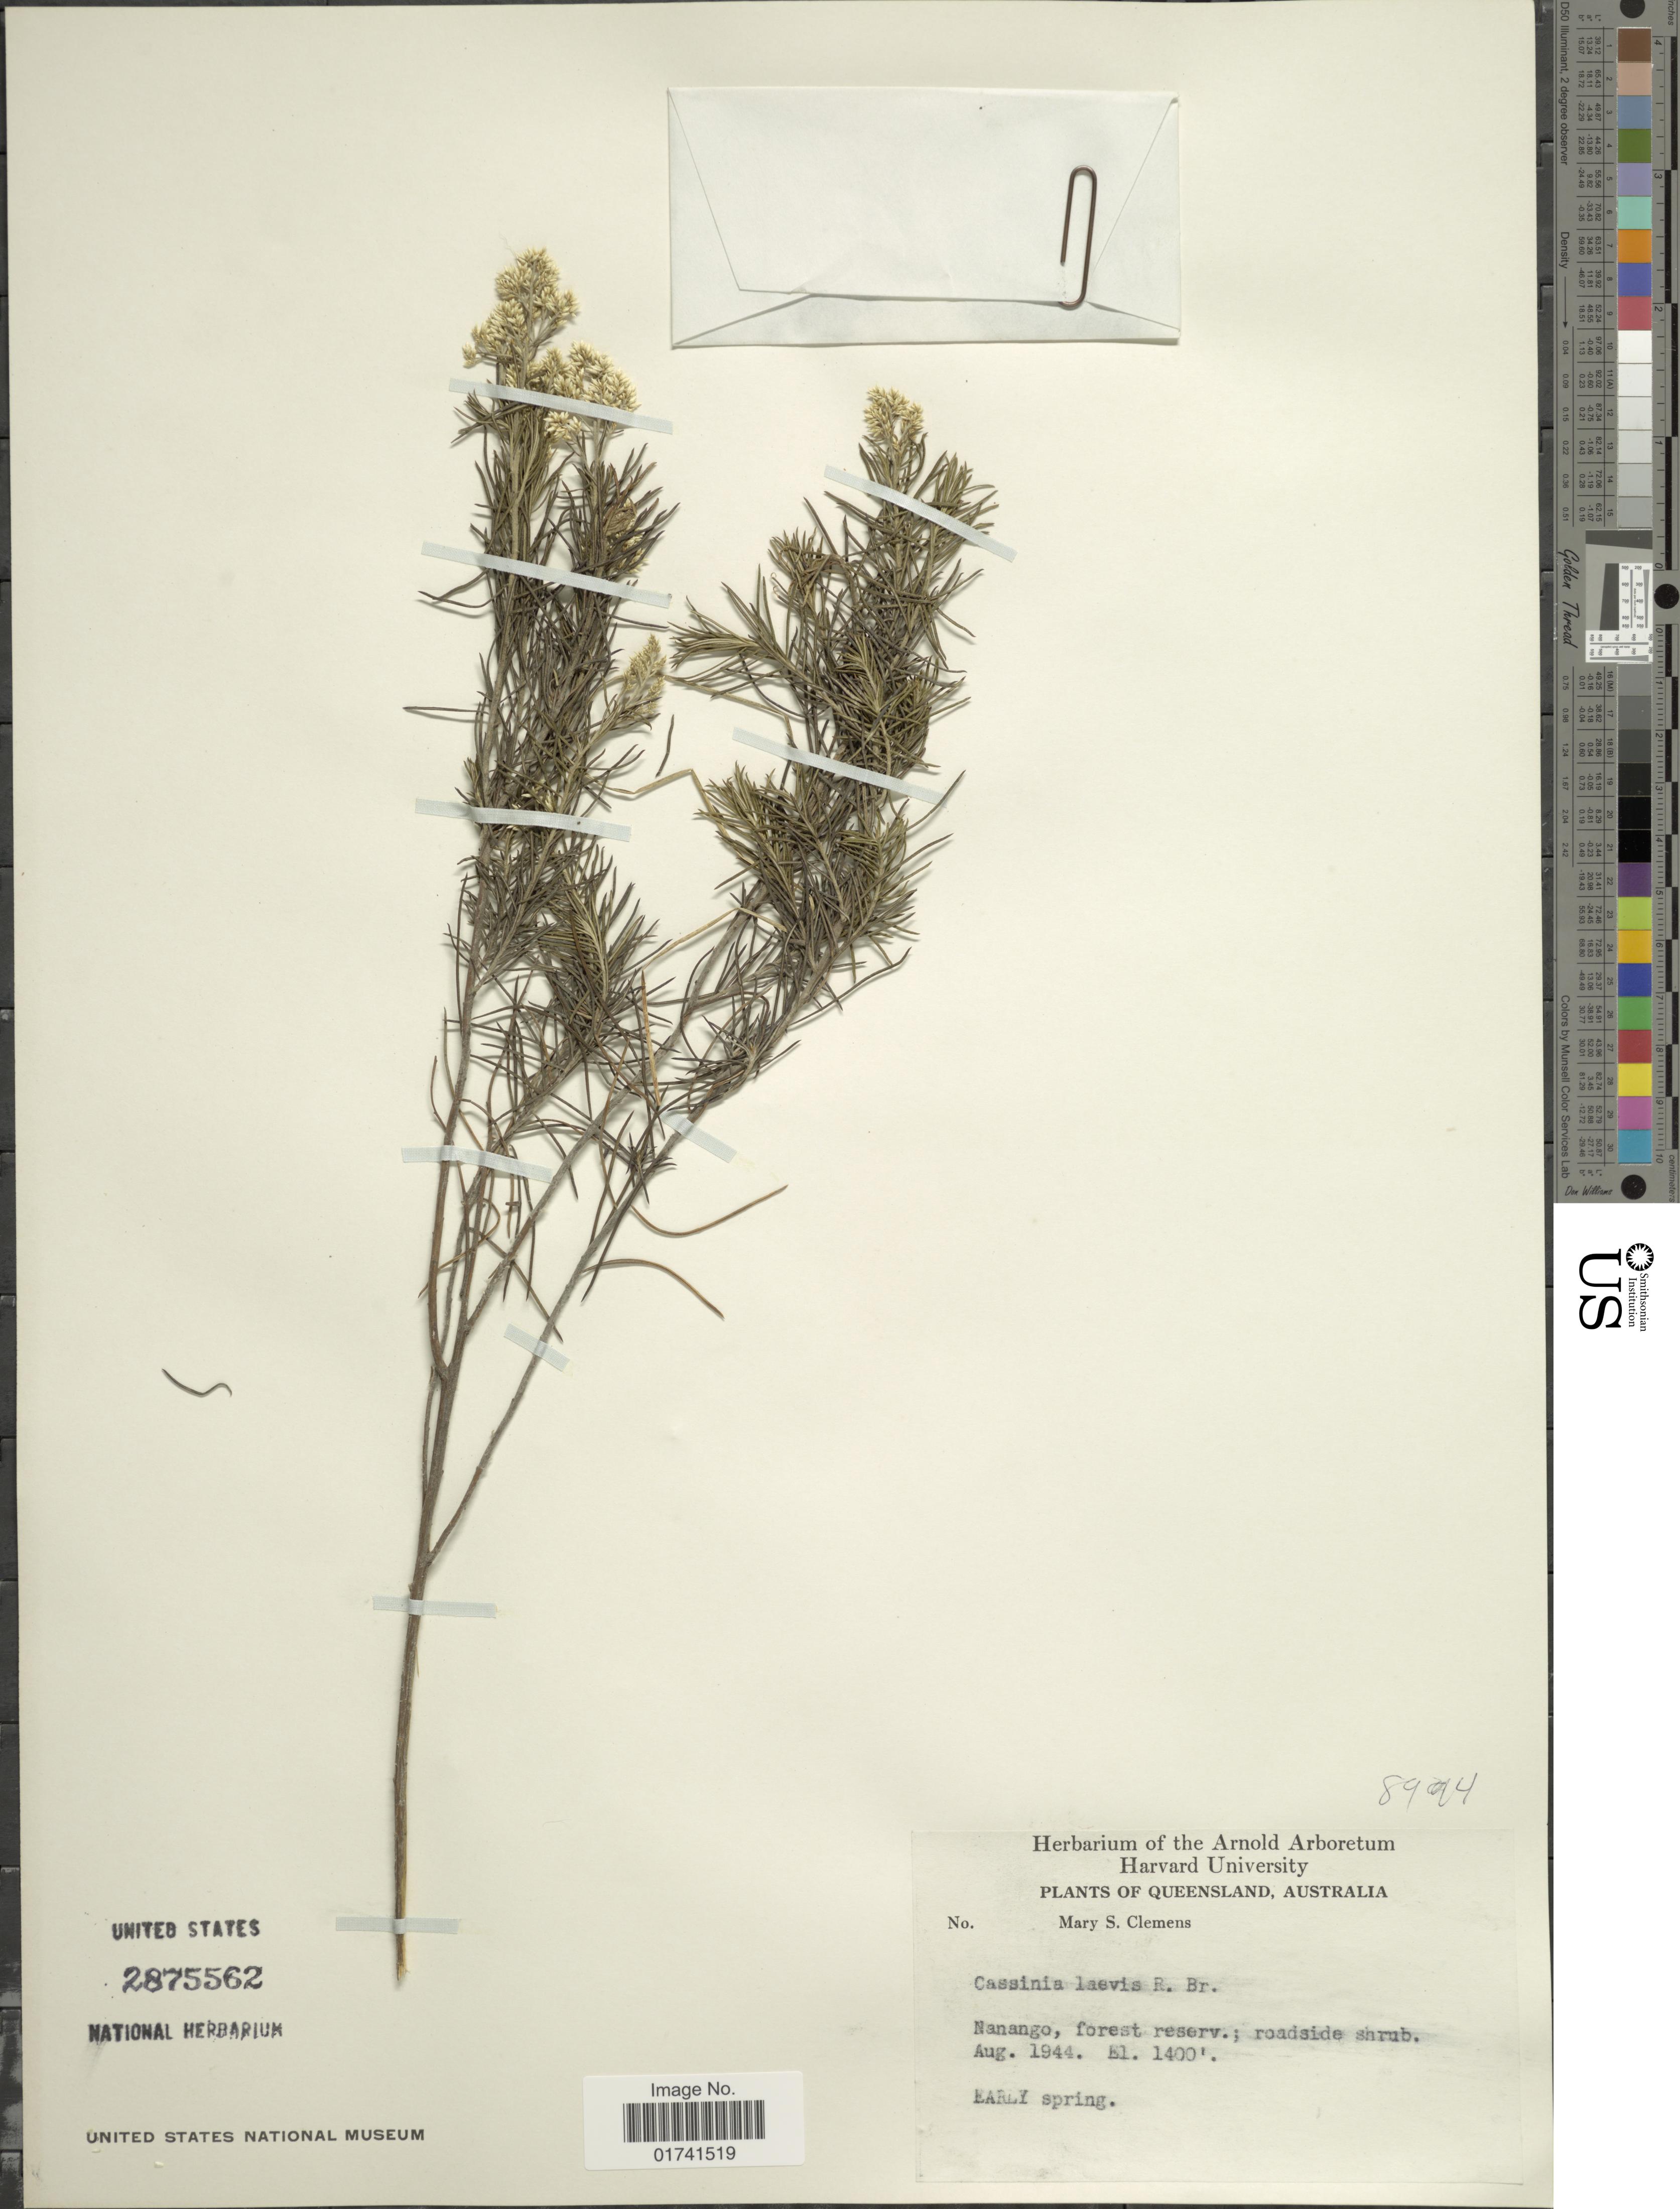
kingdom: Plantae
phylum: Tracheophyta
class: Magnoliopsida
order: Asterales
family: Asteraceae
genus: Cassinia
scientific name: Cassinia laevis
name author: R. Br.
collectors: M. S. Clemens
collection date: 1944-08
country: Australia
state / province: Queensland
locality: Nanango, forest reserv.; roadside shrub.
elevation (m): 427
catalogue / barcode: US 2875562